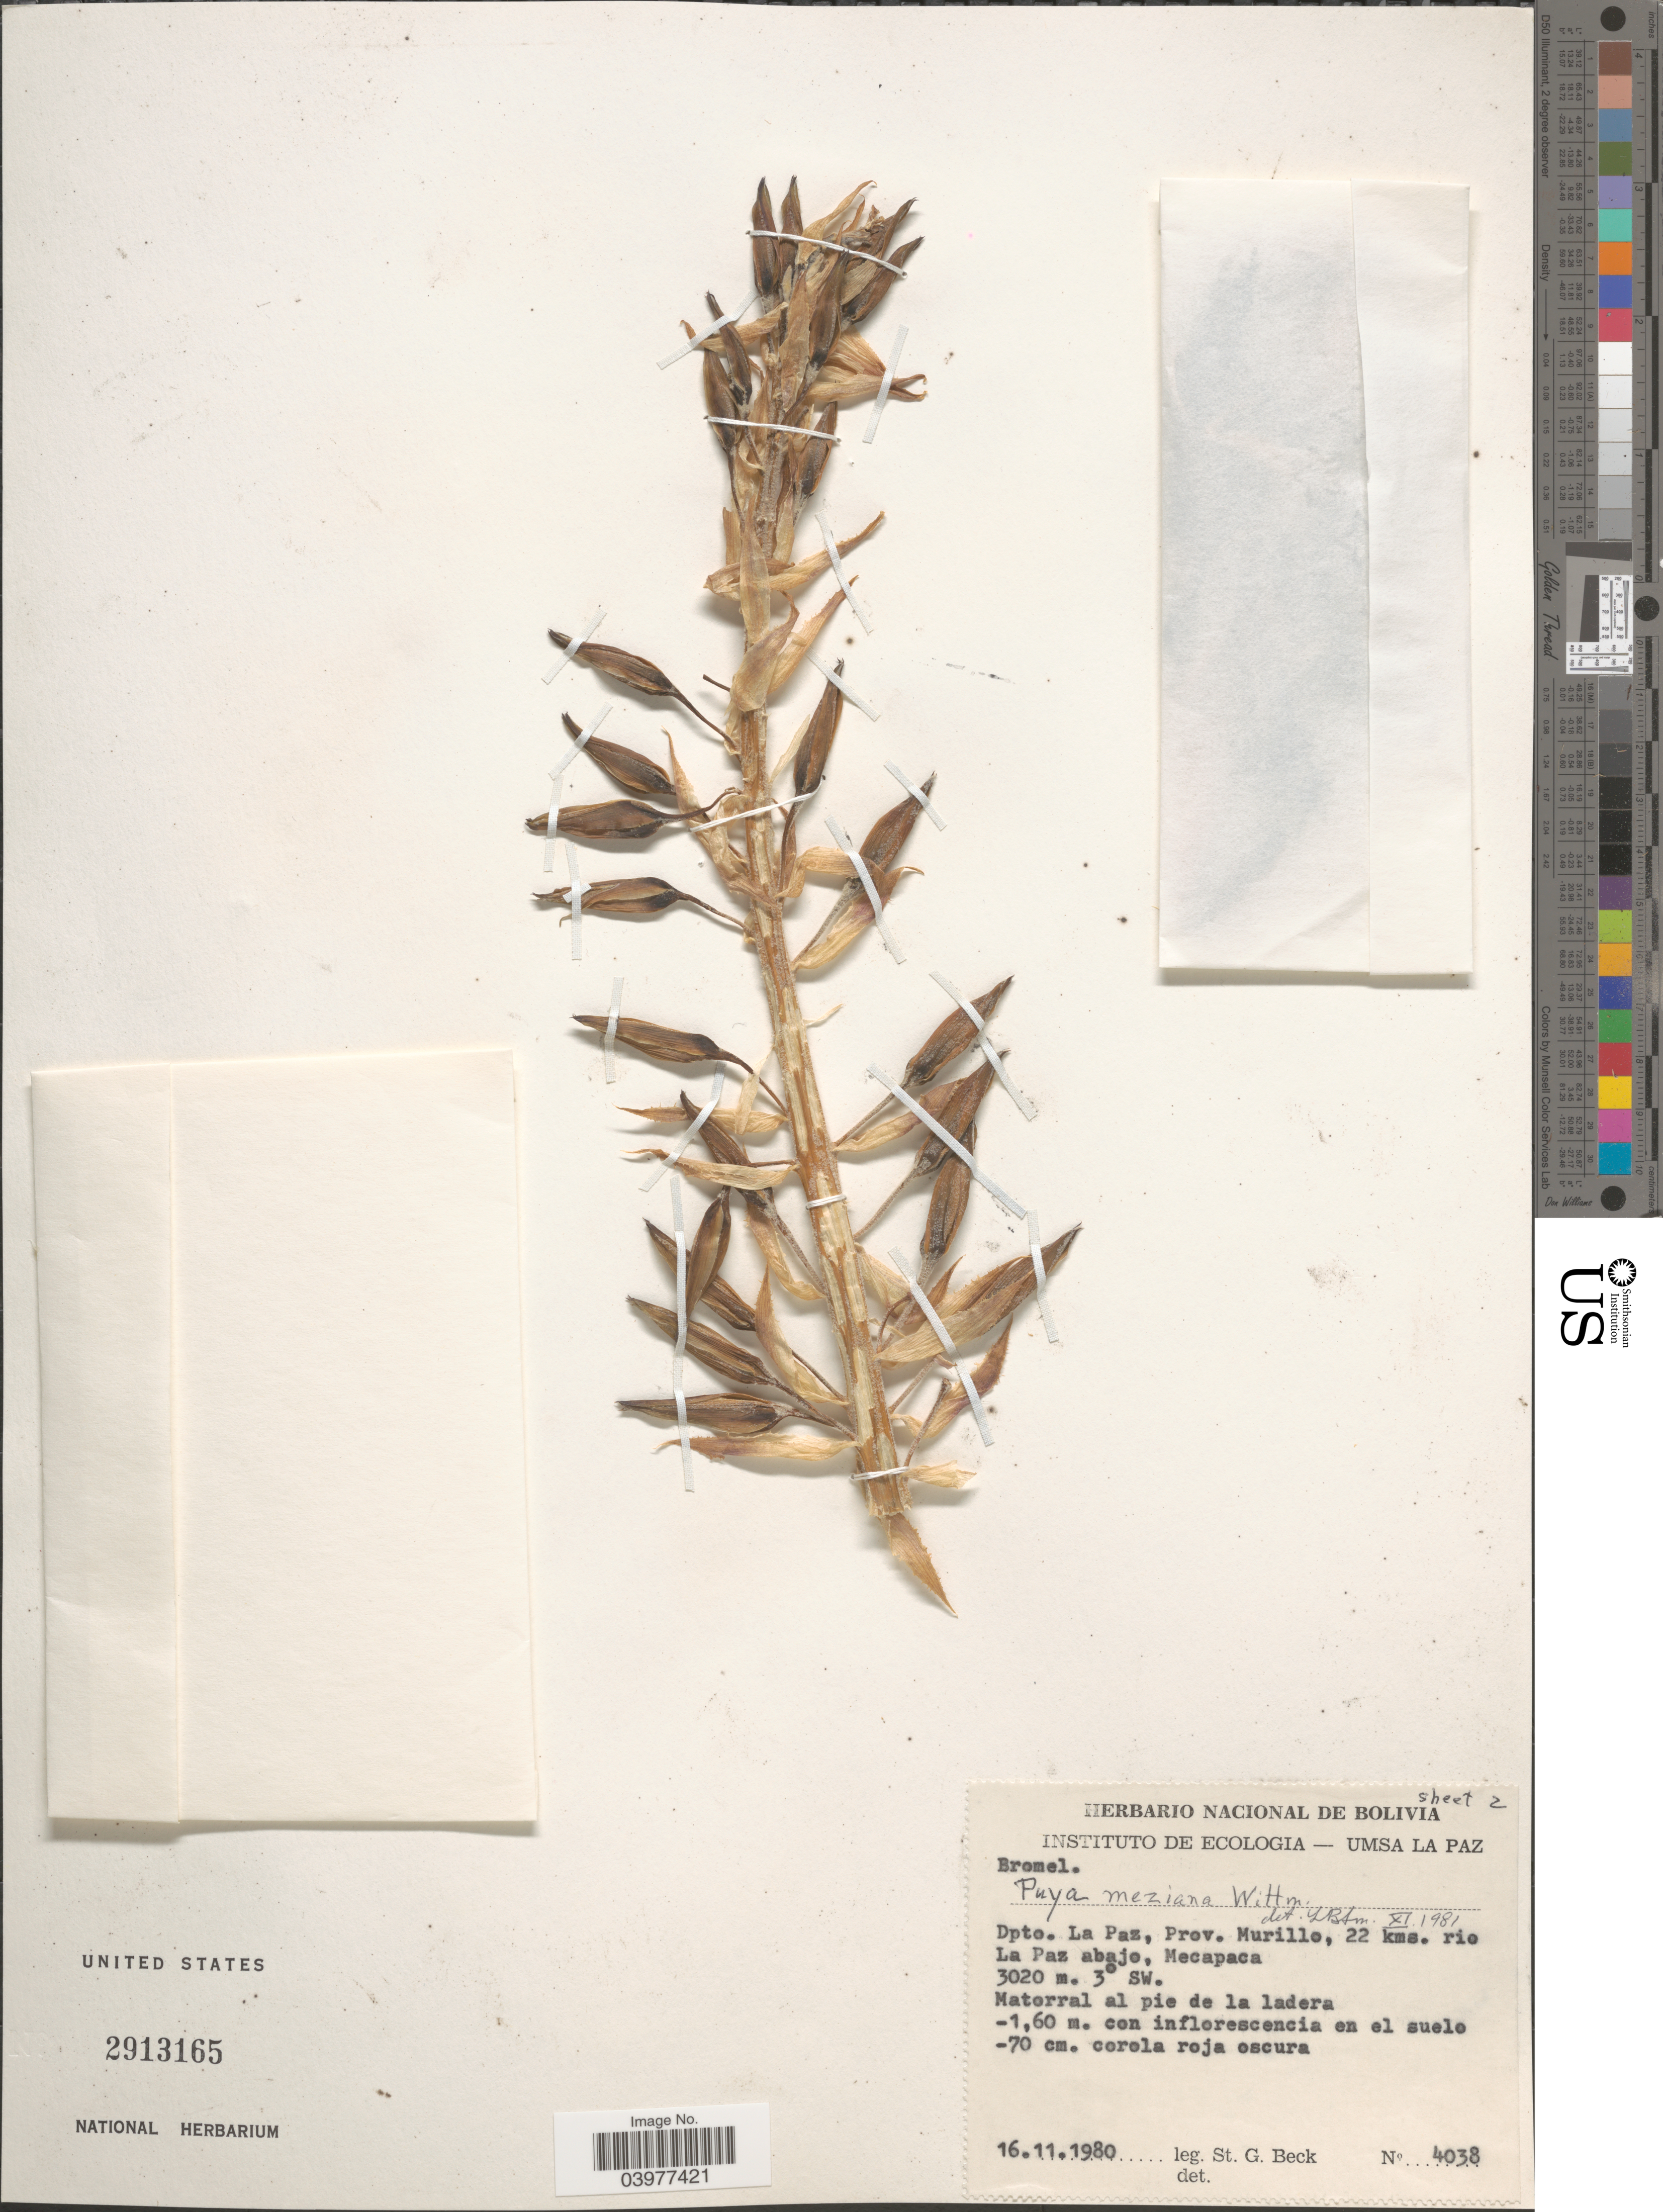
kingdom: Plantae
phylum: Tracheophyta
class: Liliopsida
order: Poales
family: Bromeliaceae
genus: Puya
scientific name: Puya meziana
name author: Wittm.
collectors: S. G. Beck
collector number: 4038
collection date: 1980-11-16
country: Bolivia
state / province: La Paz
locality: Dpto. La Paz, Prov. Murillo, 22 kms. rio La Paz abajo, Mecapaca. 3º SW. Matorral al pie de la ladera.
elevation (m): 3020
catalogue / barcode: US 2913165